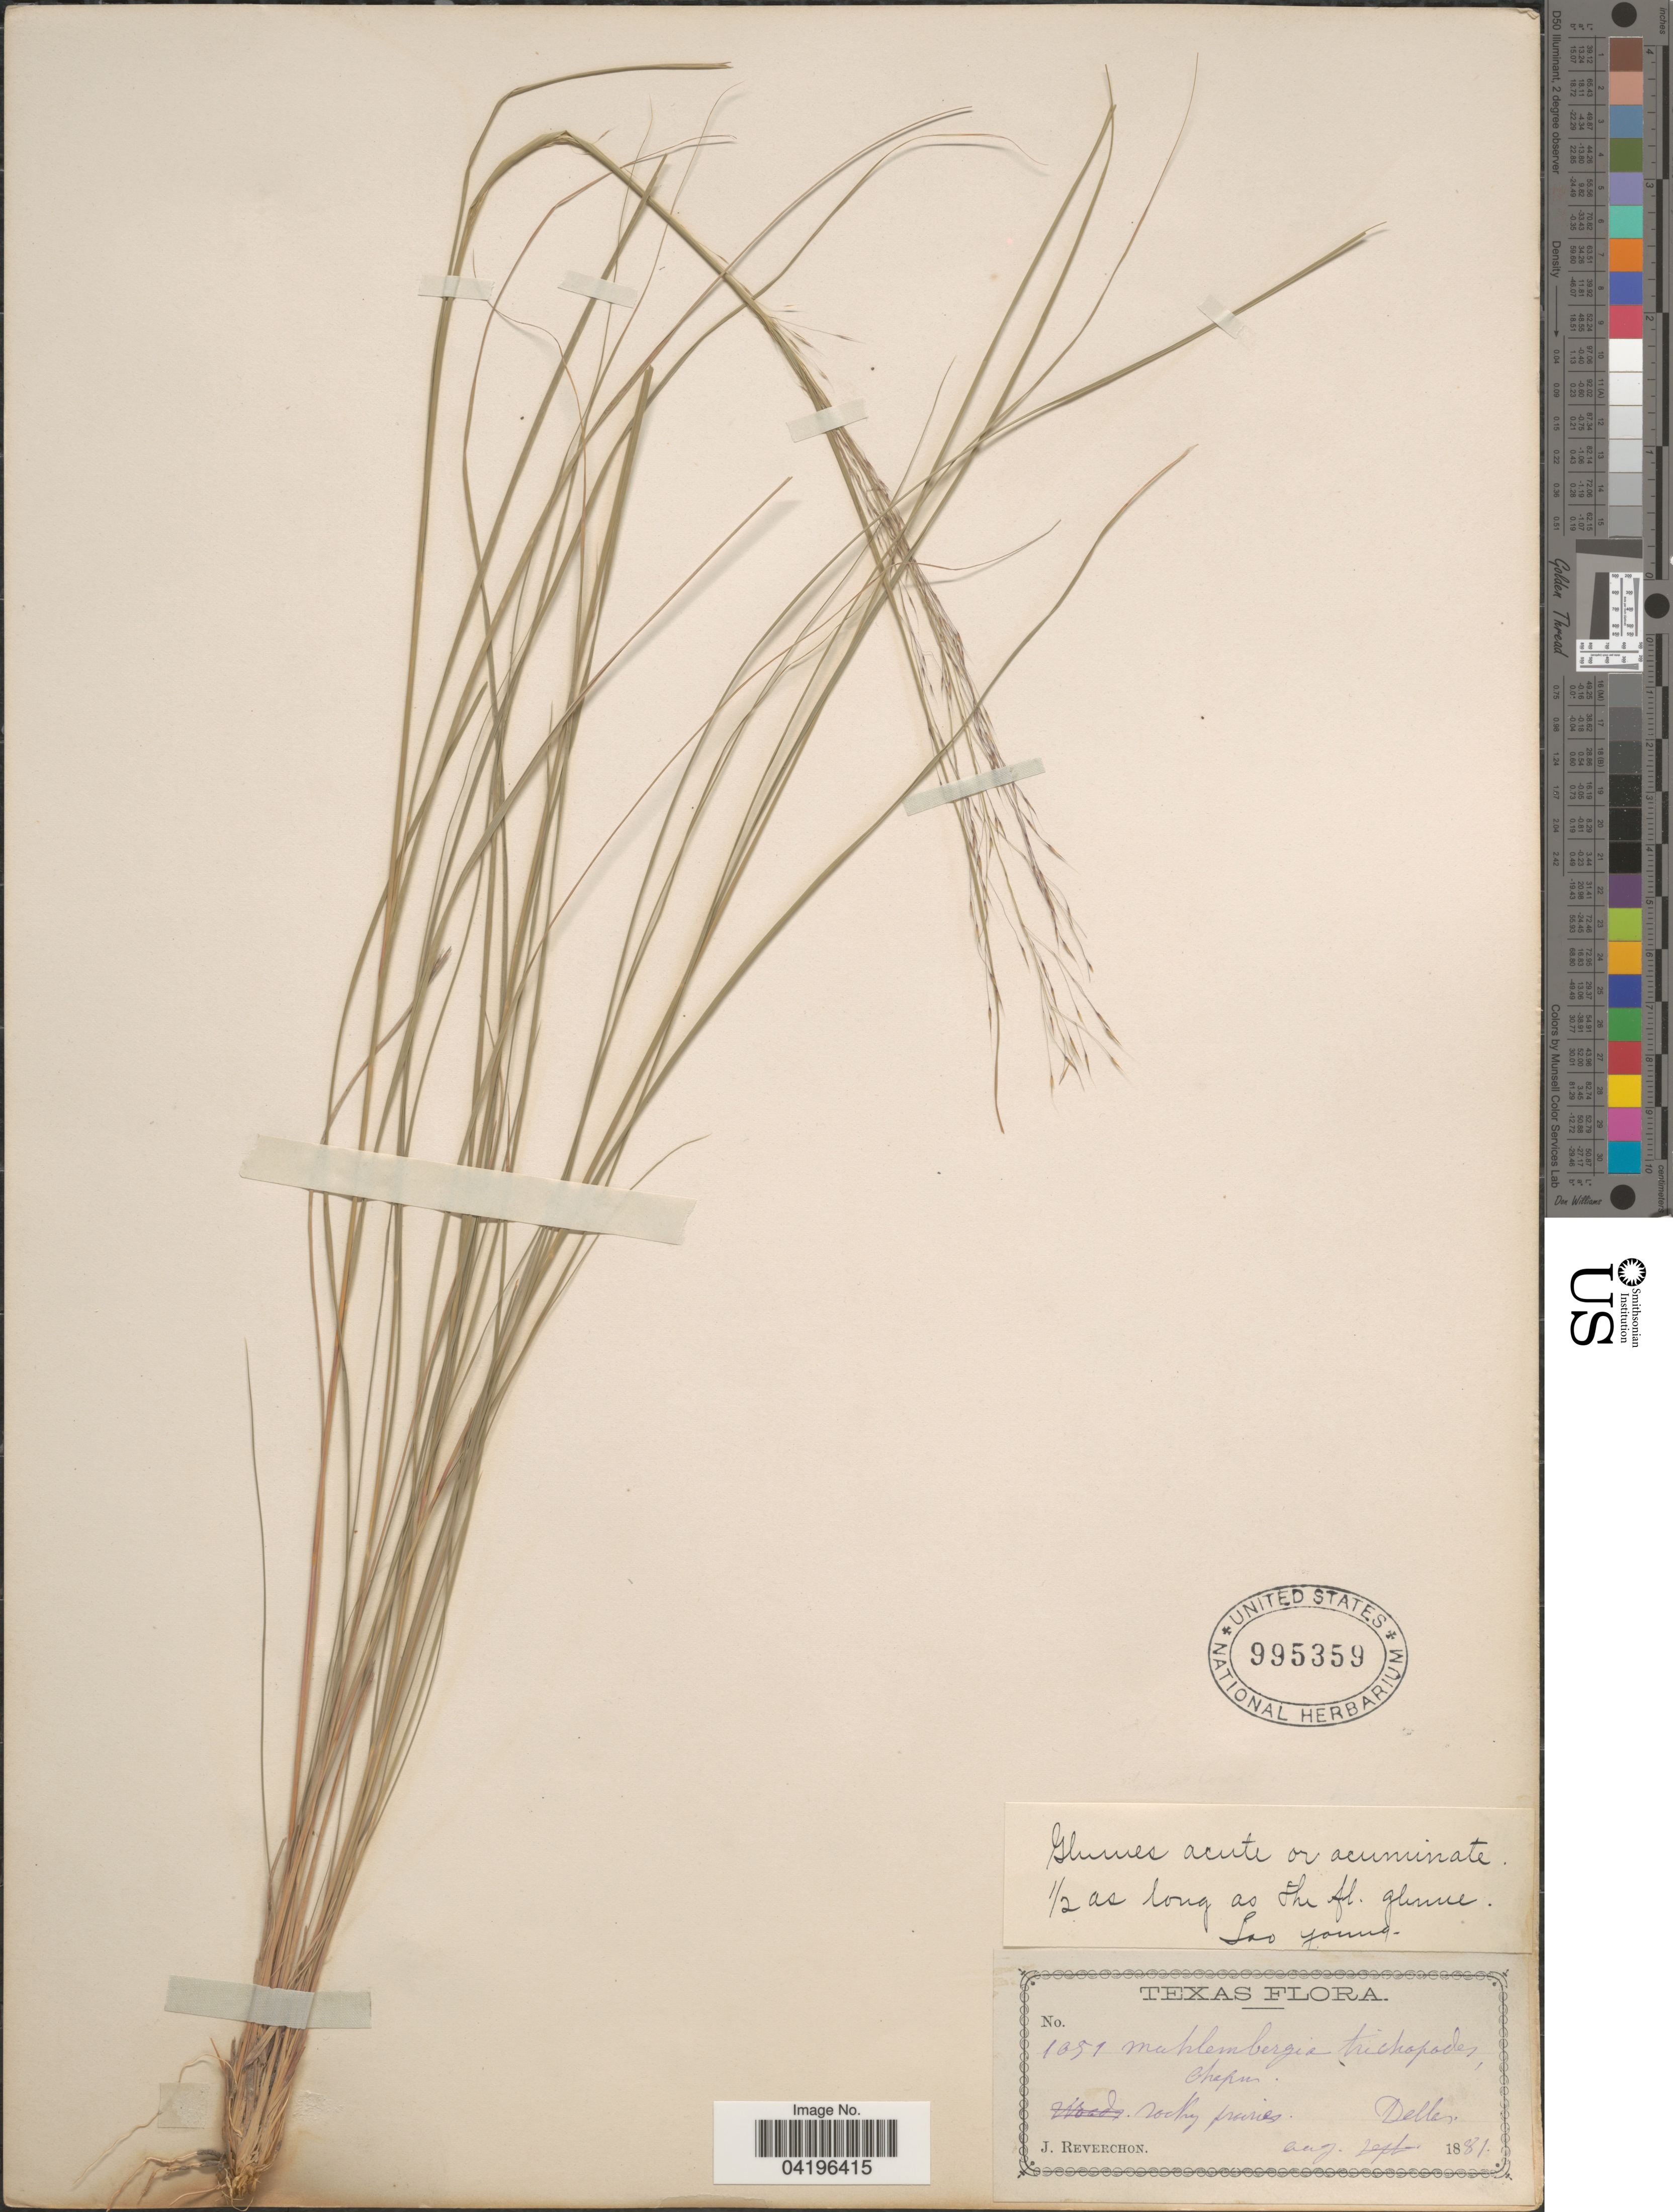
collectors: J. Reverchon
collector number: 1051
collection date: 1881-08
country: United States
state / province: Texas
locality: Dallas.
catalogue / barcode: US 995359